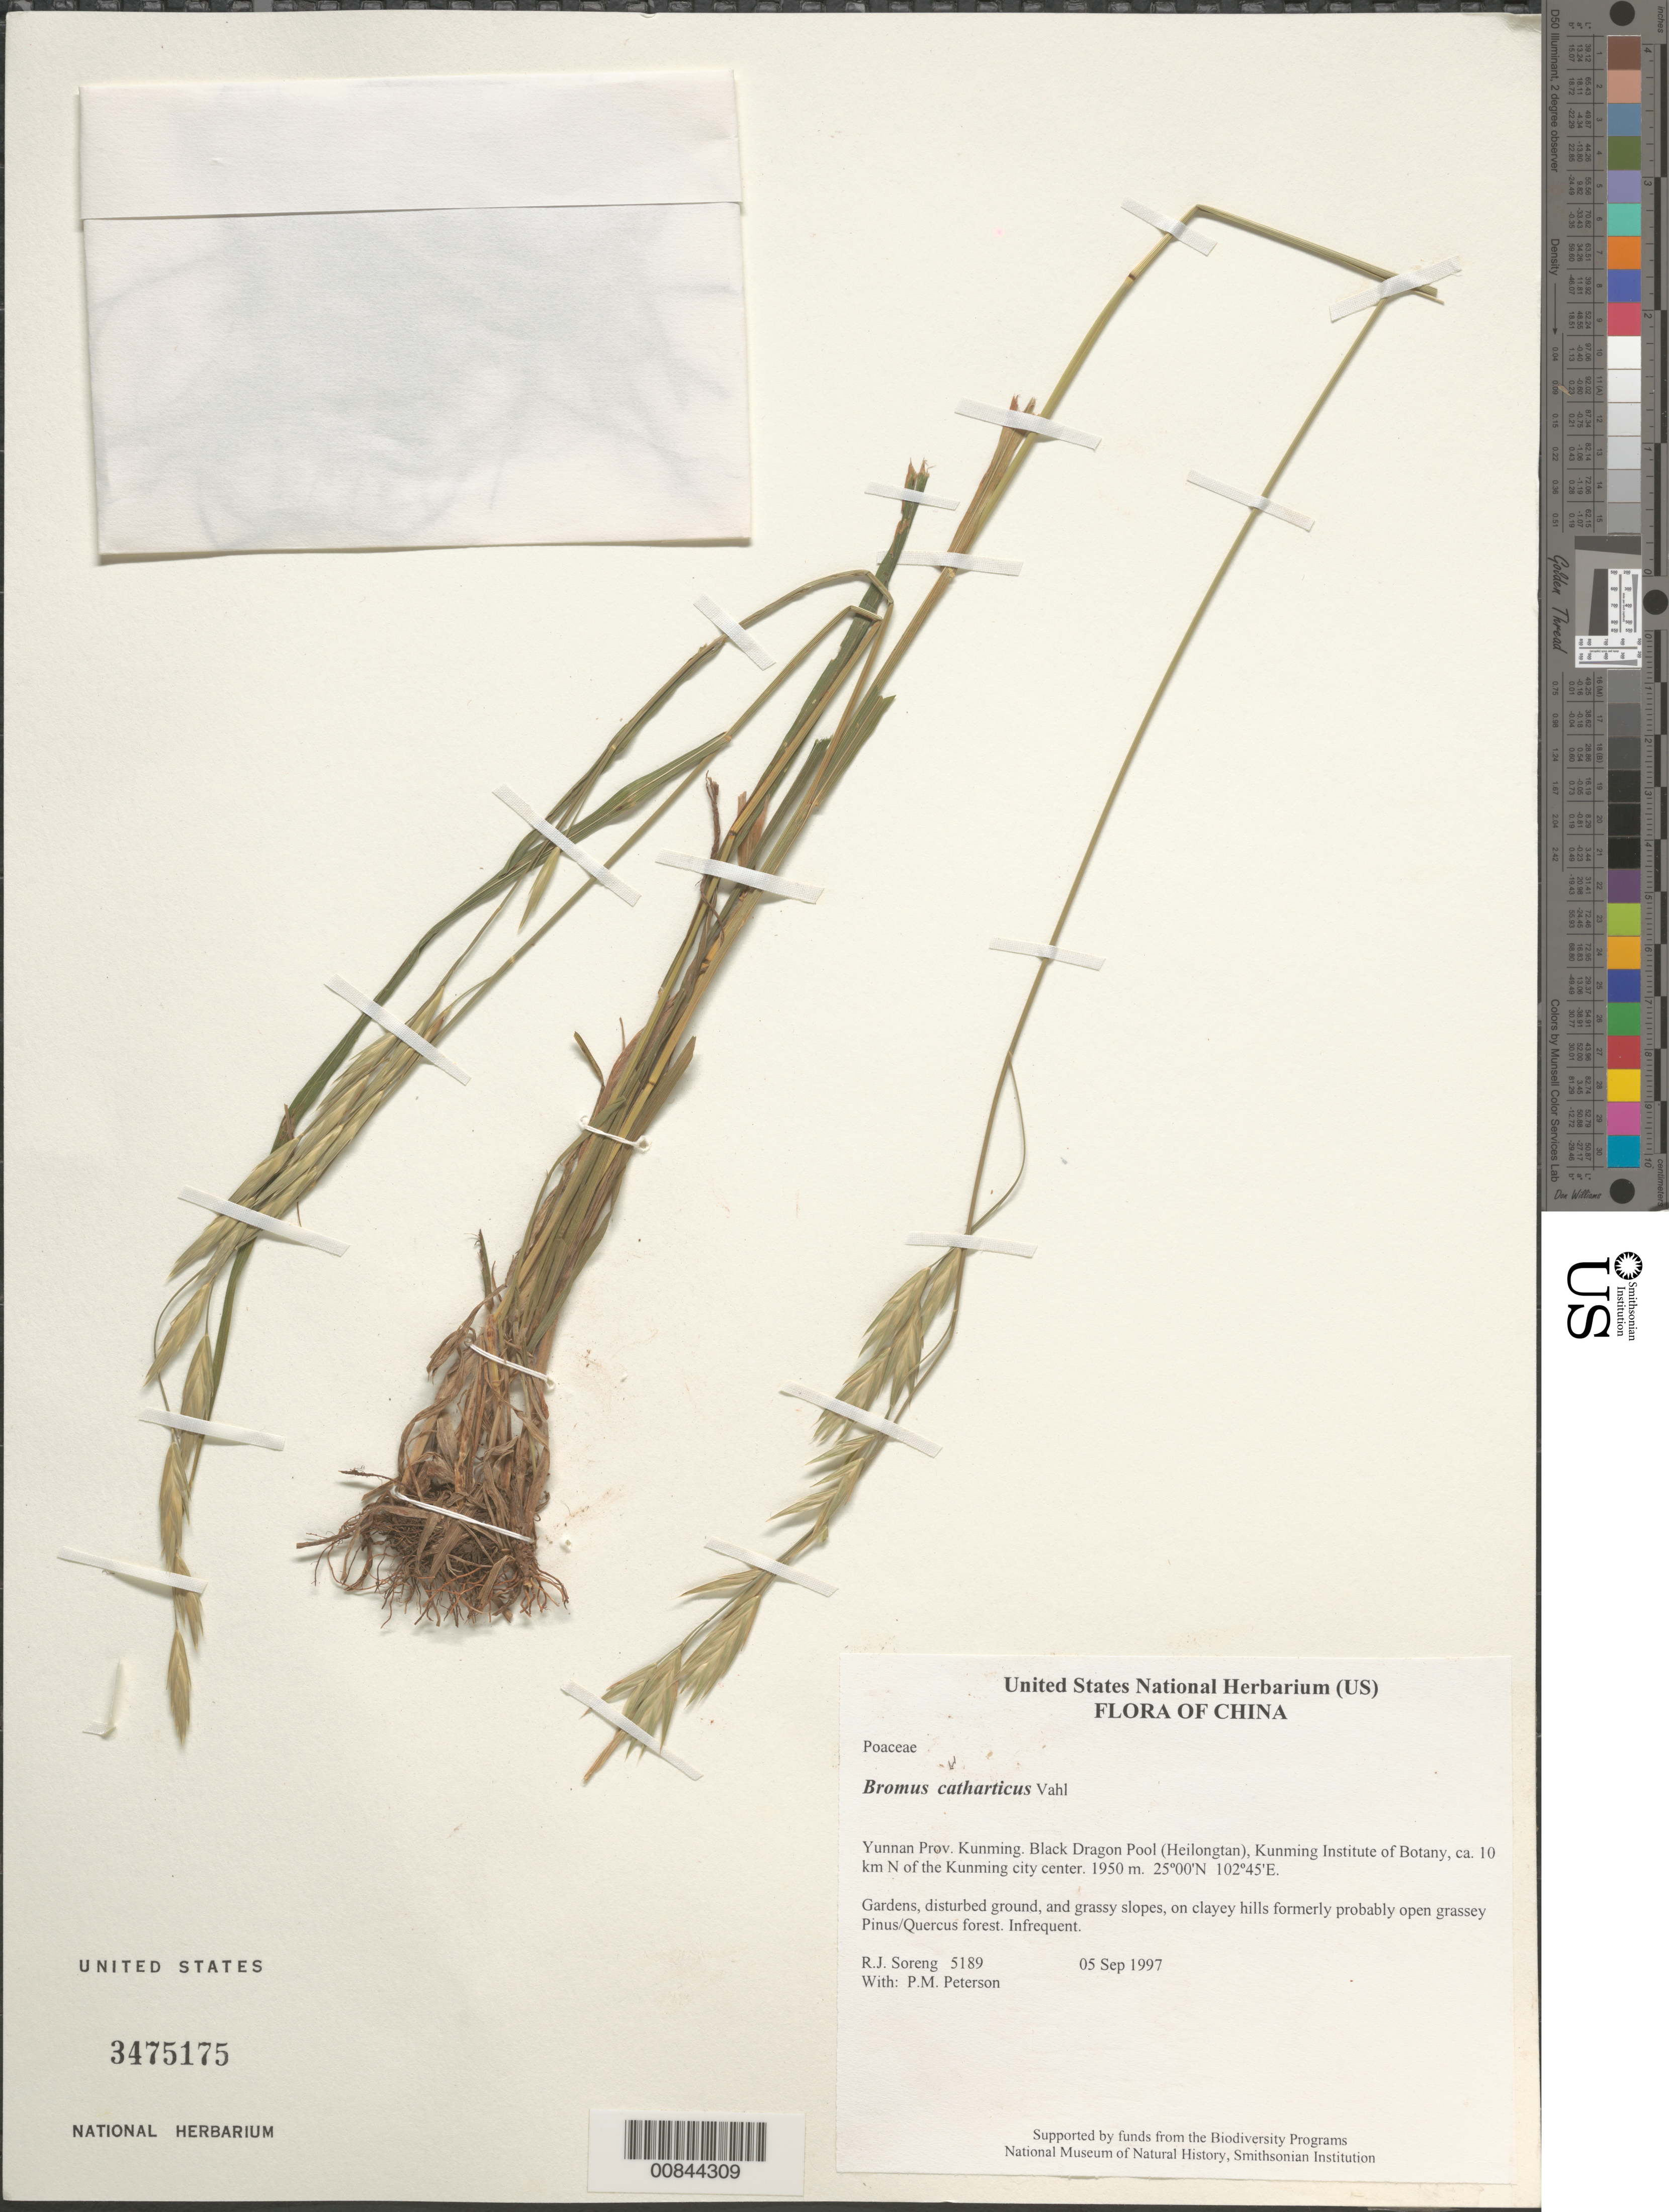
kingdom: Plantae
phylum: Tracheophyta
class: Liliopsida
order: Poales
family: Poaceae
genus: Bromus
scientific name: Bromus catharticus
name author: Vahl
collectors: R. J. Soreng & P. M. Peterson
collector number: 5189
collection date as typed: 05 Sep 1997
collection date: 1997-09-05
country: China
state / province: Yunnan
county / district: Kunming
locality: Black Dragon Pool (Heilongtan), Kunming Institute of Botany, ca. 10 km N of the Kunming city center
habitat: Gardens, disturbed ground, and grassy slopes, on clayey hills formerly probably open grassey Pinus/Quercus forest.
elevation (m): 1950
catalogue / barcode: US 3475175